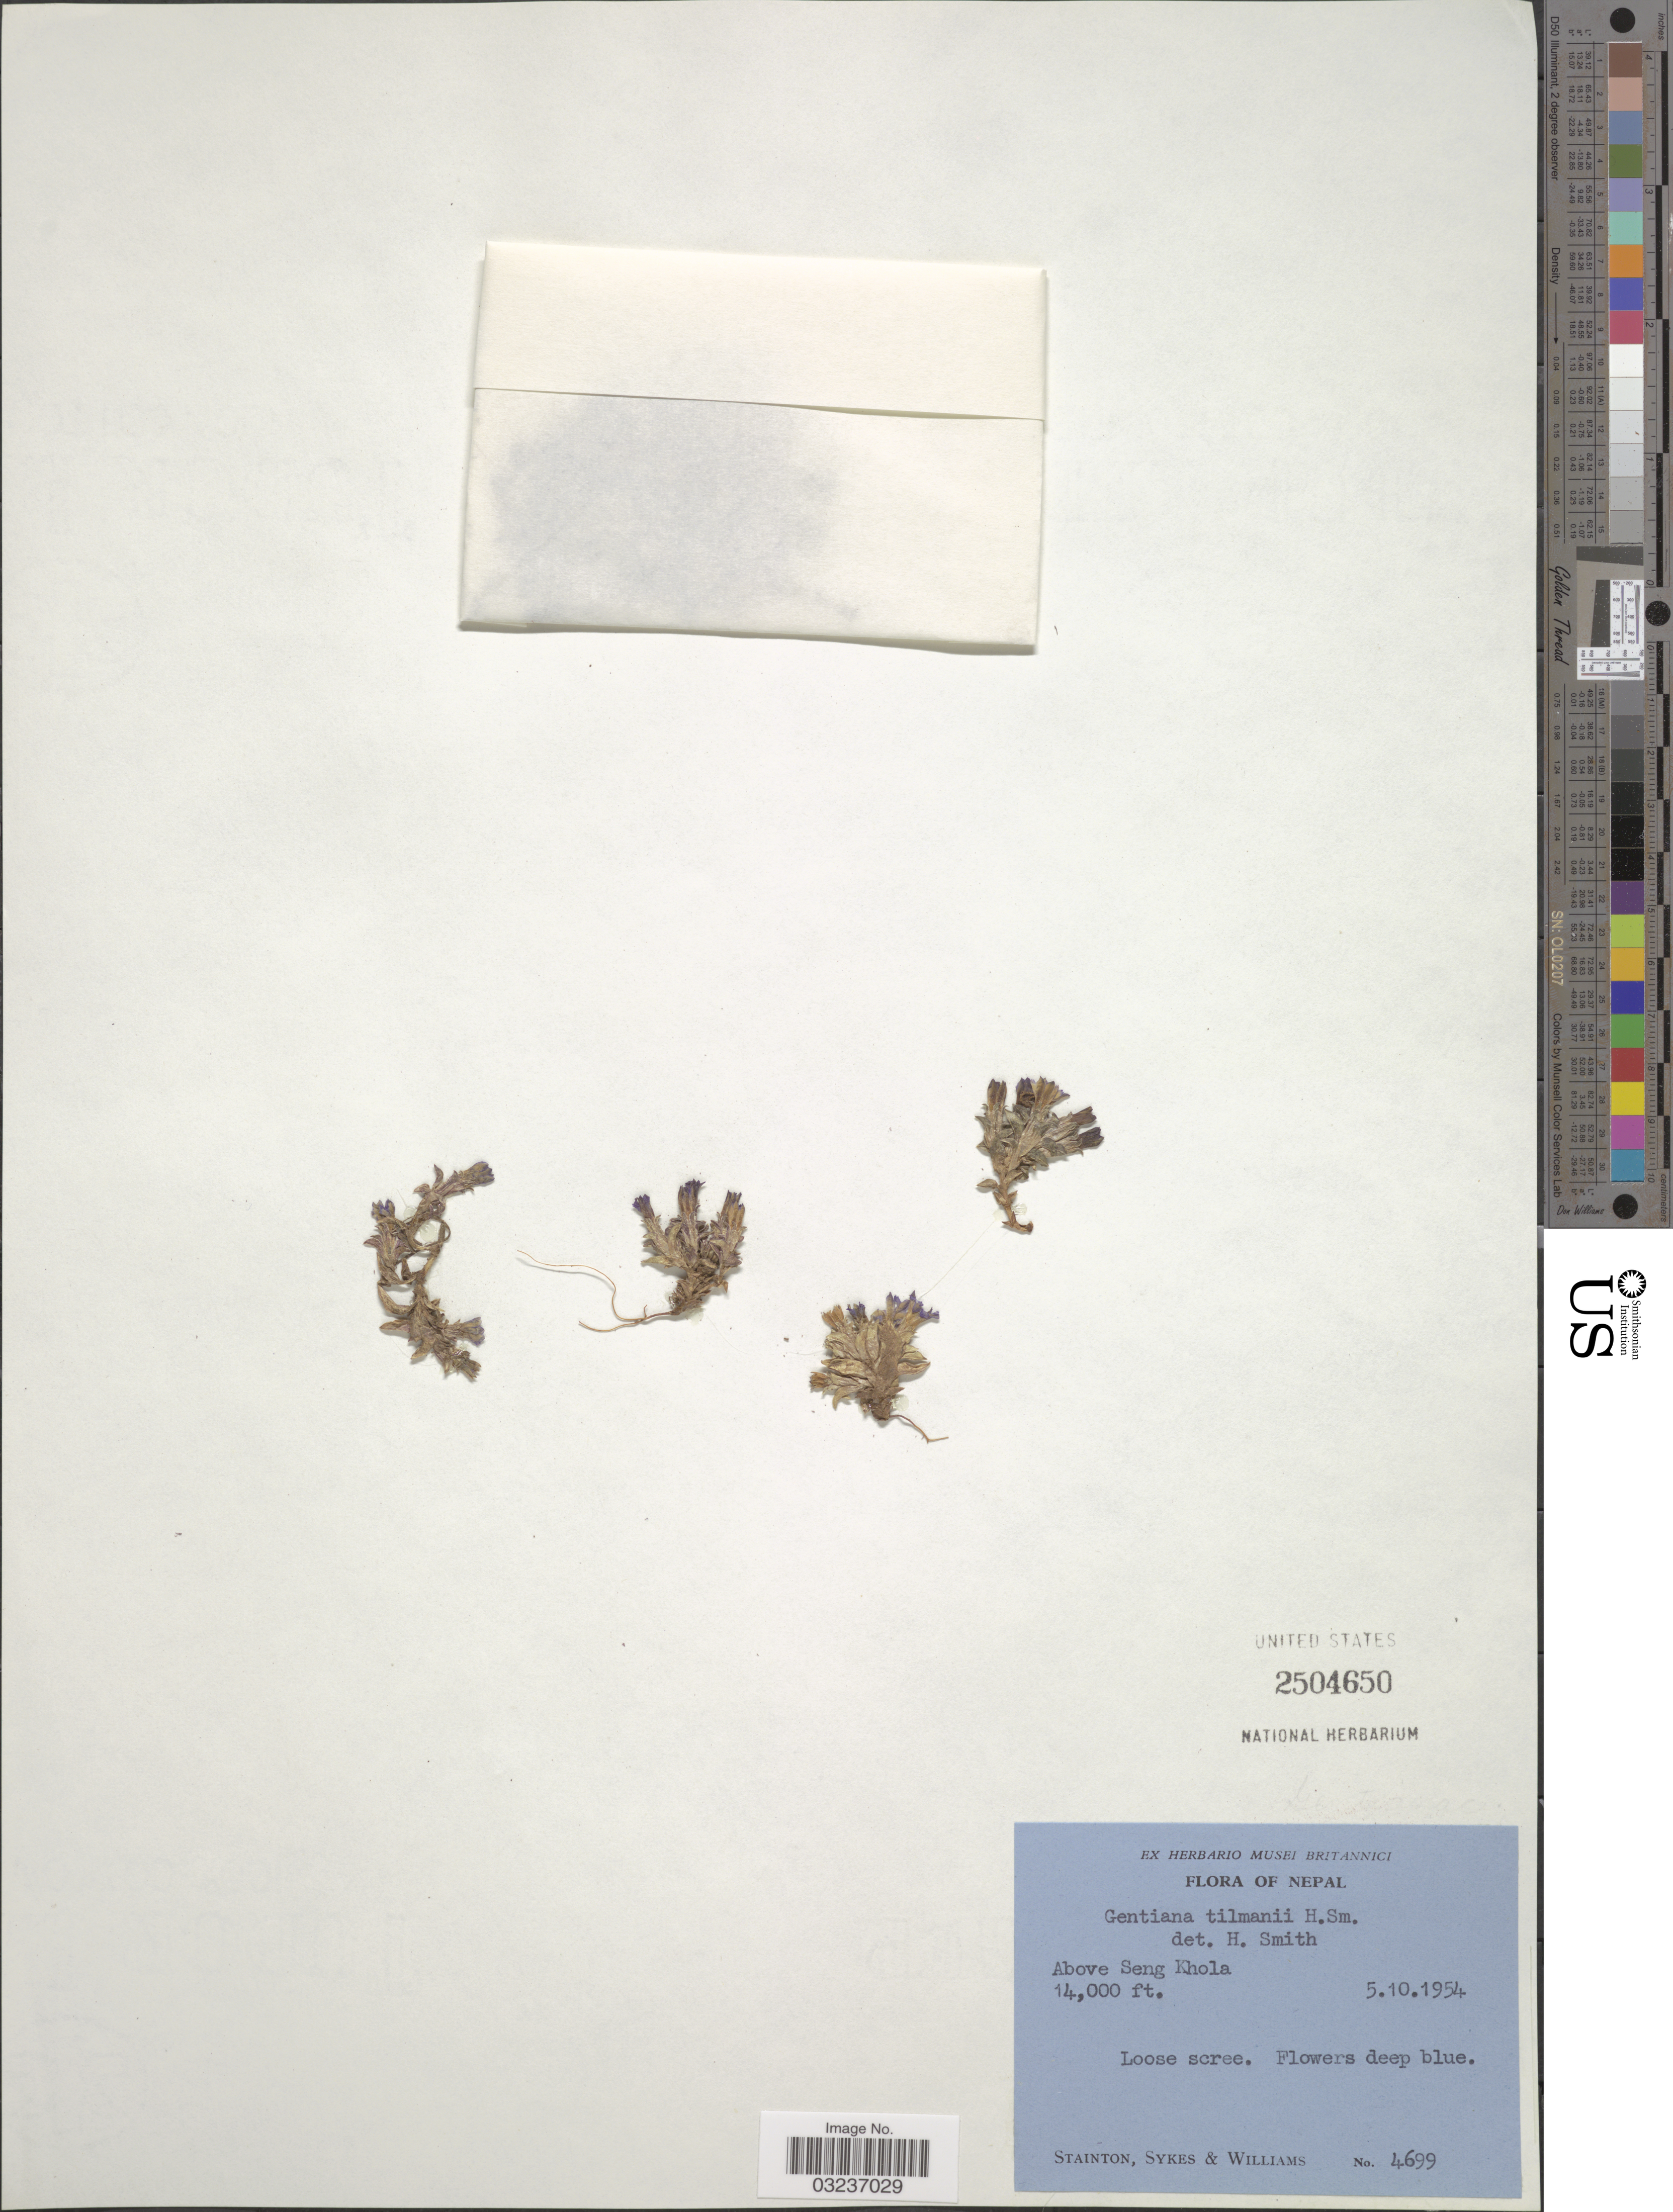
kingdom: Plantae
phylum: Tracheophyta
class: Magnoliopsida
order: Gentianales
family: Gentianaceae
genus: Gentiana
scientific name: Gentiana tilmanii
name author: Harry Sm.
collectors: -. Stainton, Sykes, -- & -- Williams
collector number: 4699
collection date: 1954-10-05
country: Nepal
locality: Above Seng Khola.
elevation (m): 4267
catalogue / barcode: US 2504650